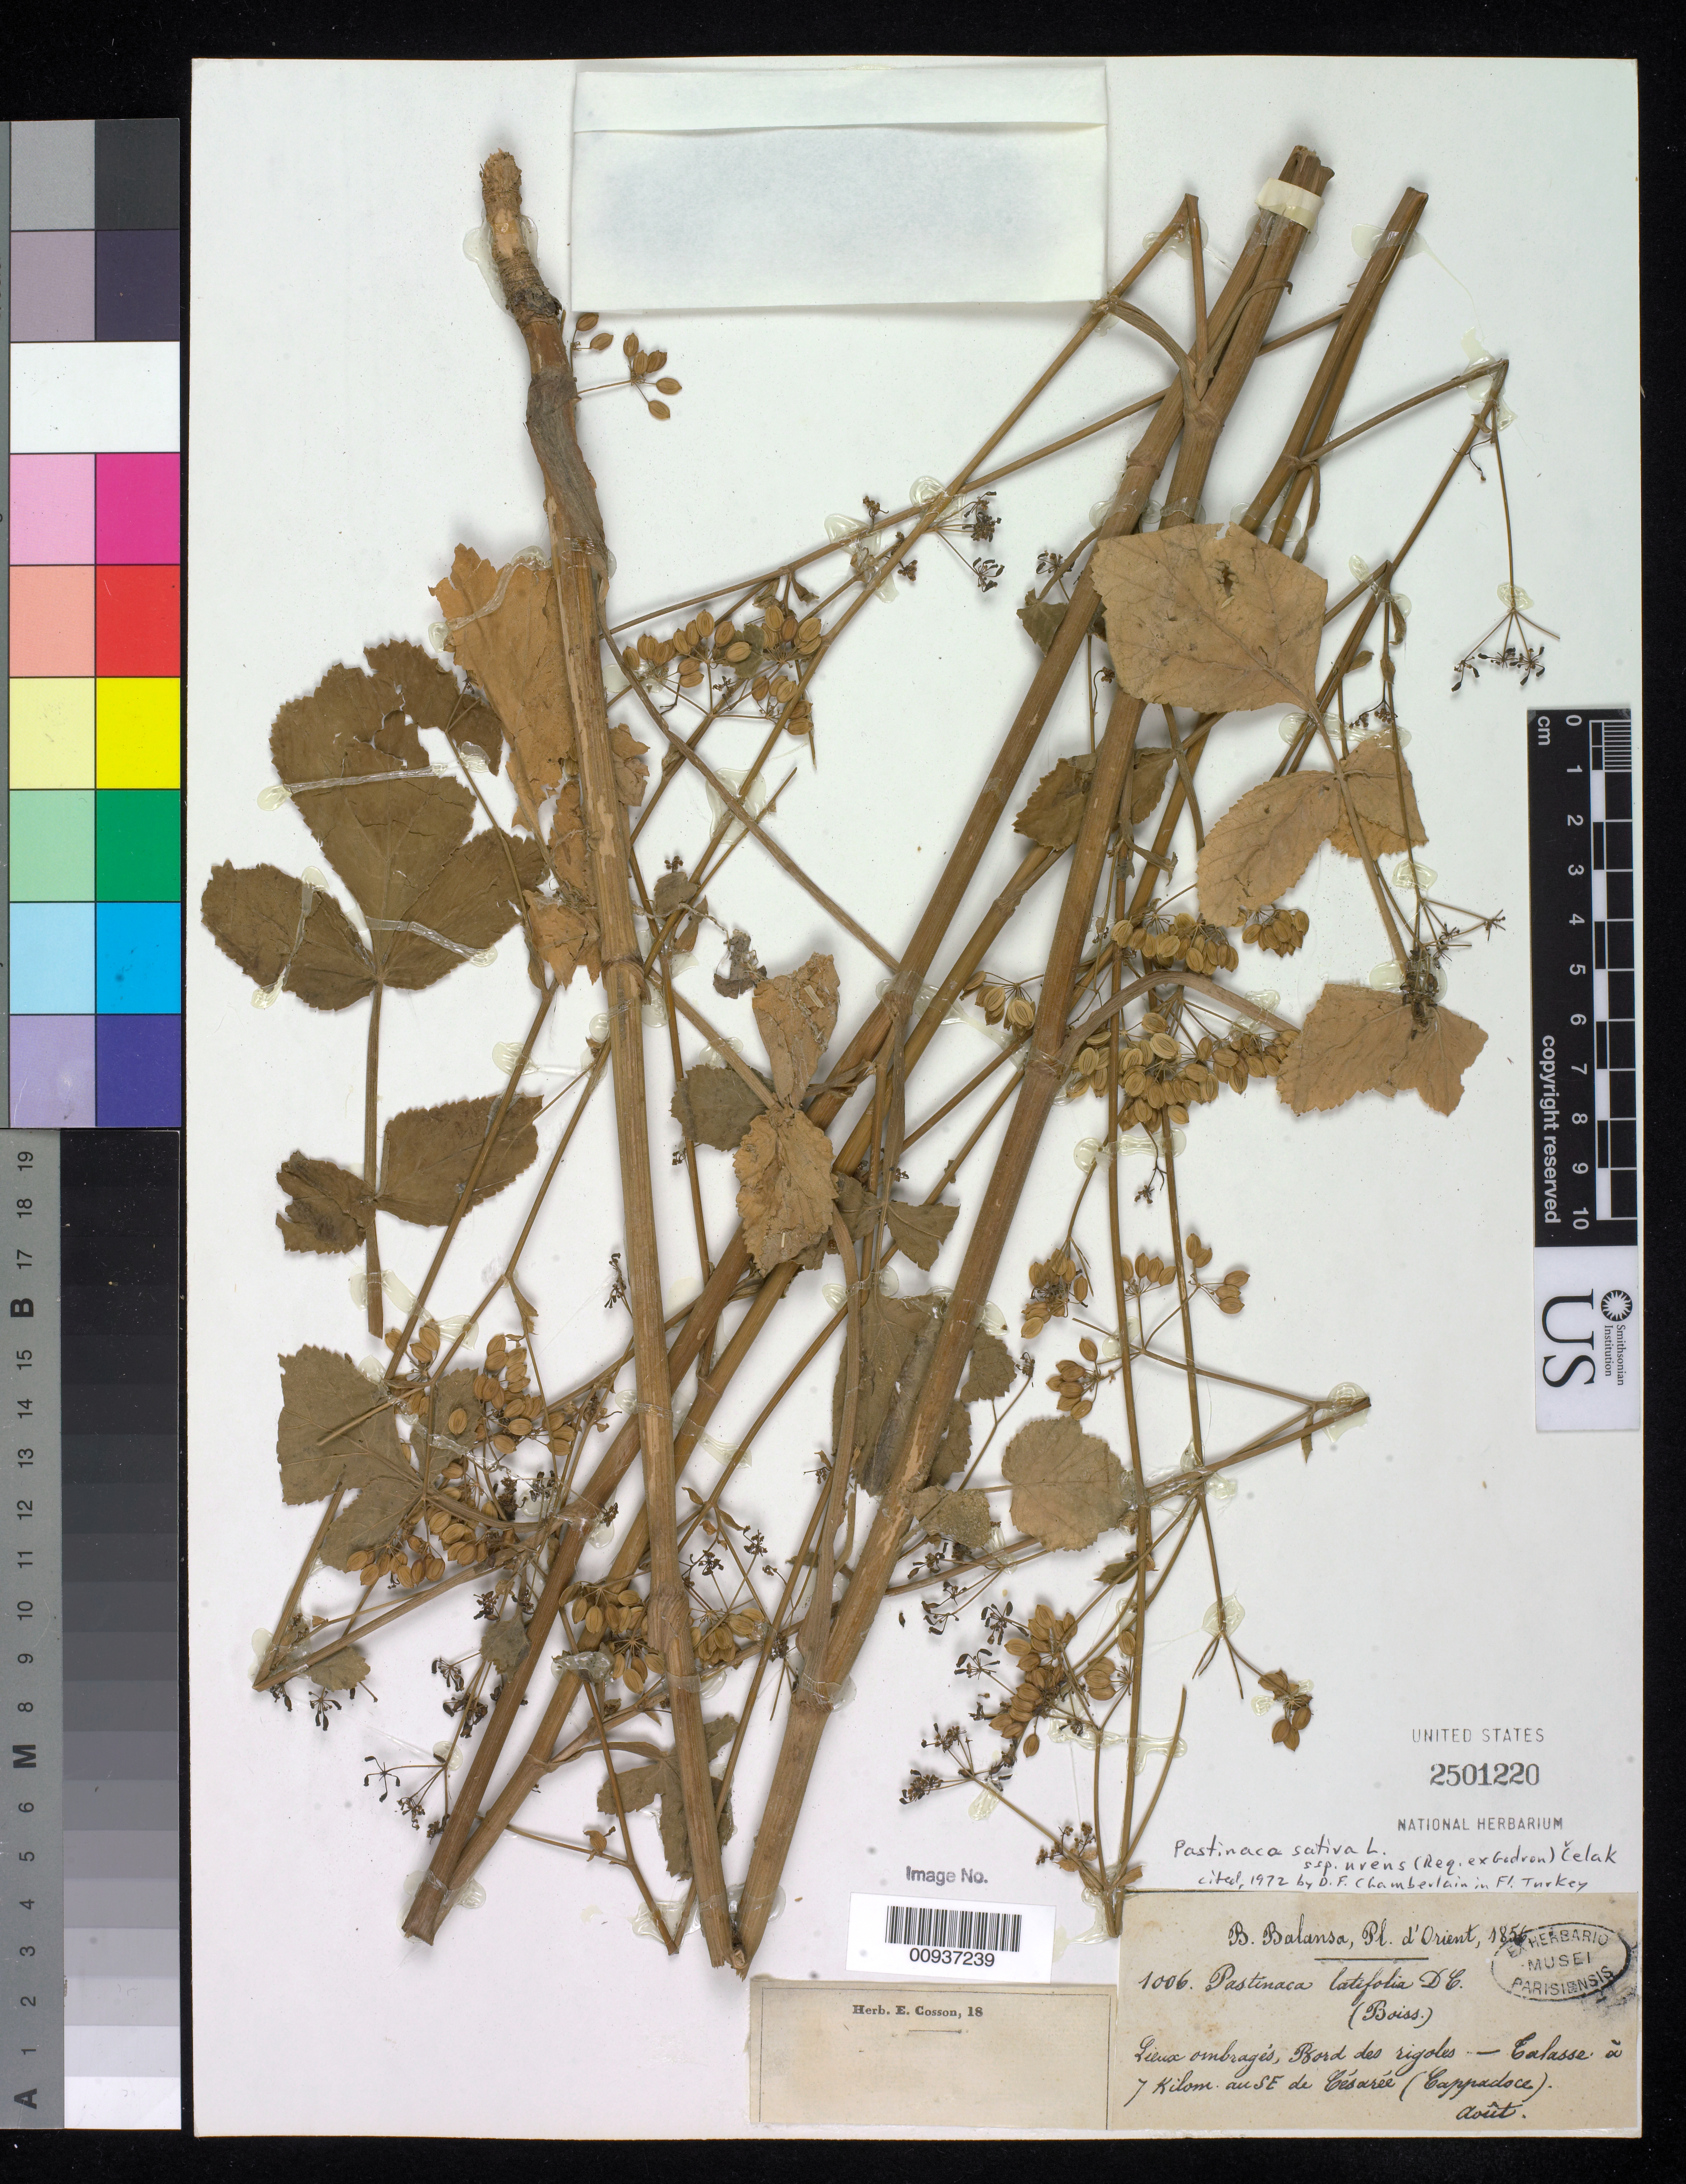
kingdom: Plantae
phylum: Tracheophyta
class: Magnoliopsida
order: Apiales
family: Apiaceae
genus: Pastinaca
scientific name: Pastinaca sativa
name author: L.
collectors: E. Cosson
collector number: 1006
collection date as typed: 1856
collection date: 1856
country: Turkey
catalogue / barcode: US 2501220